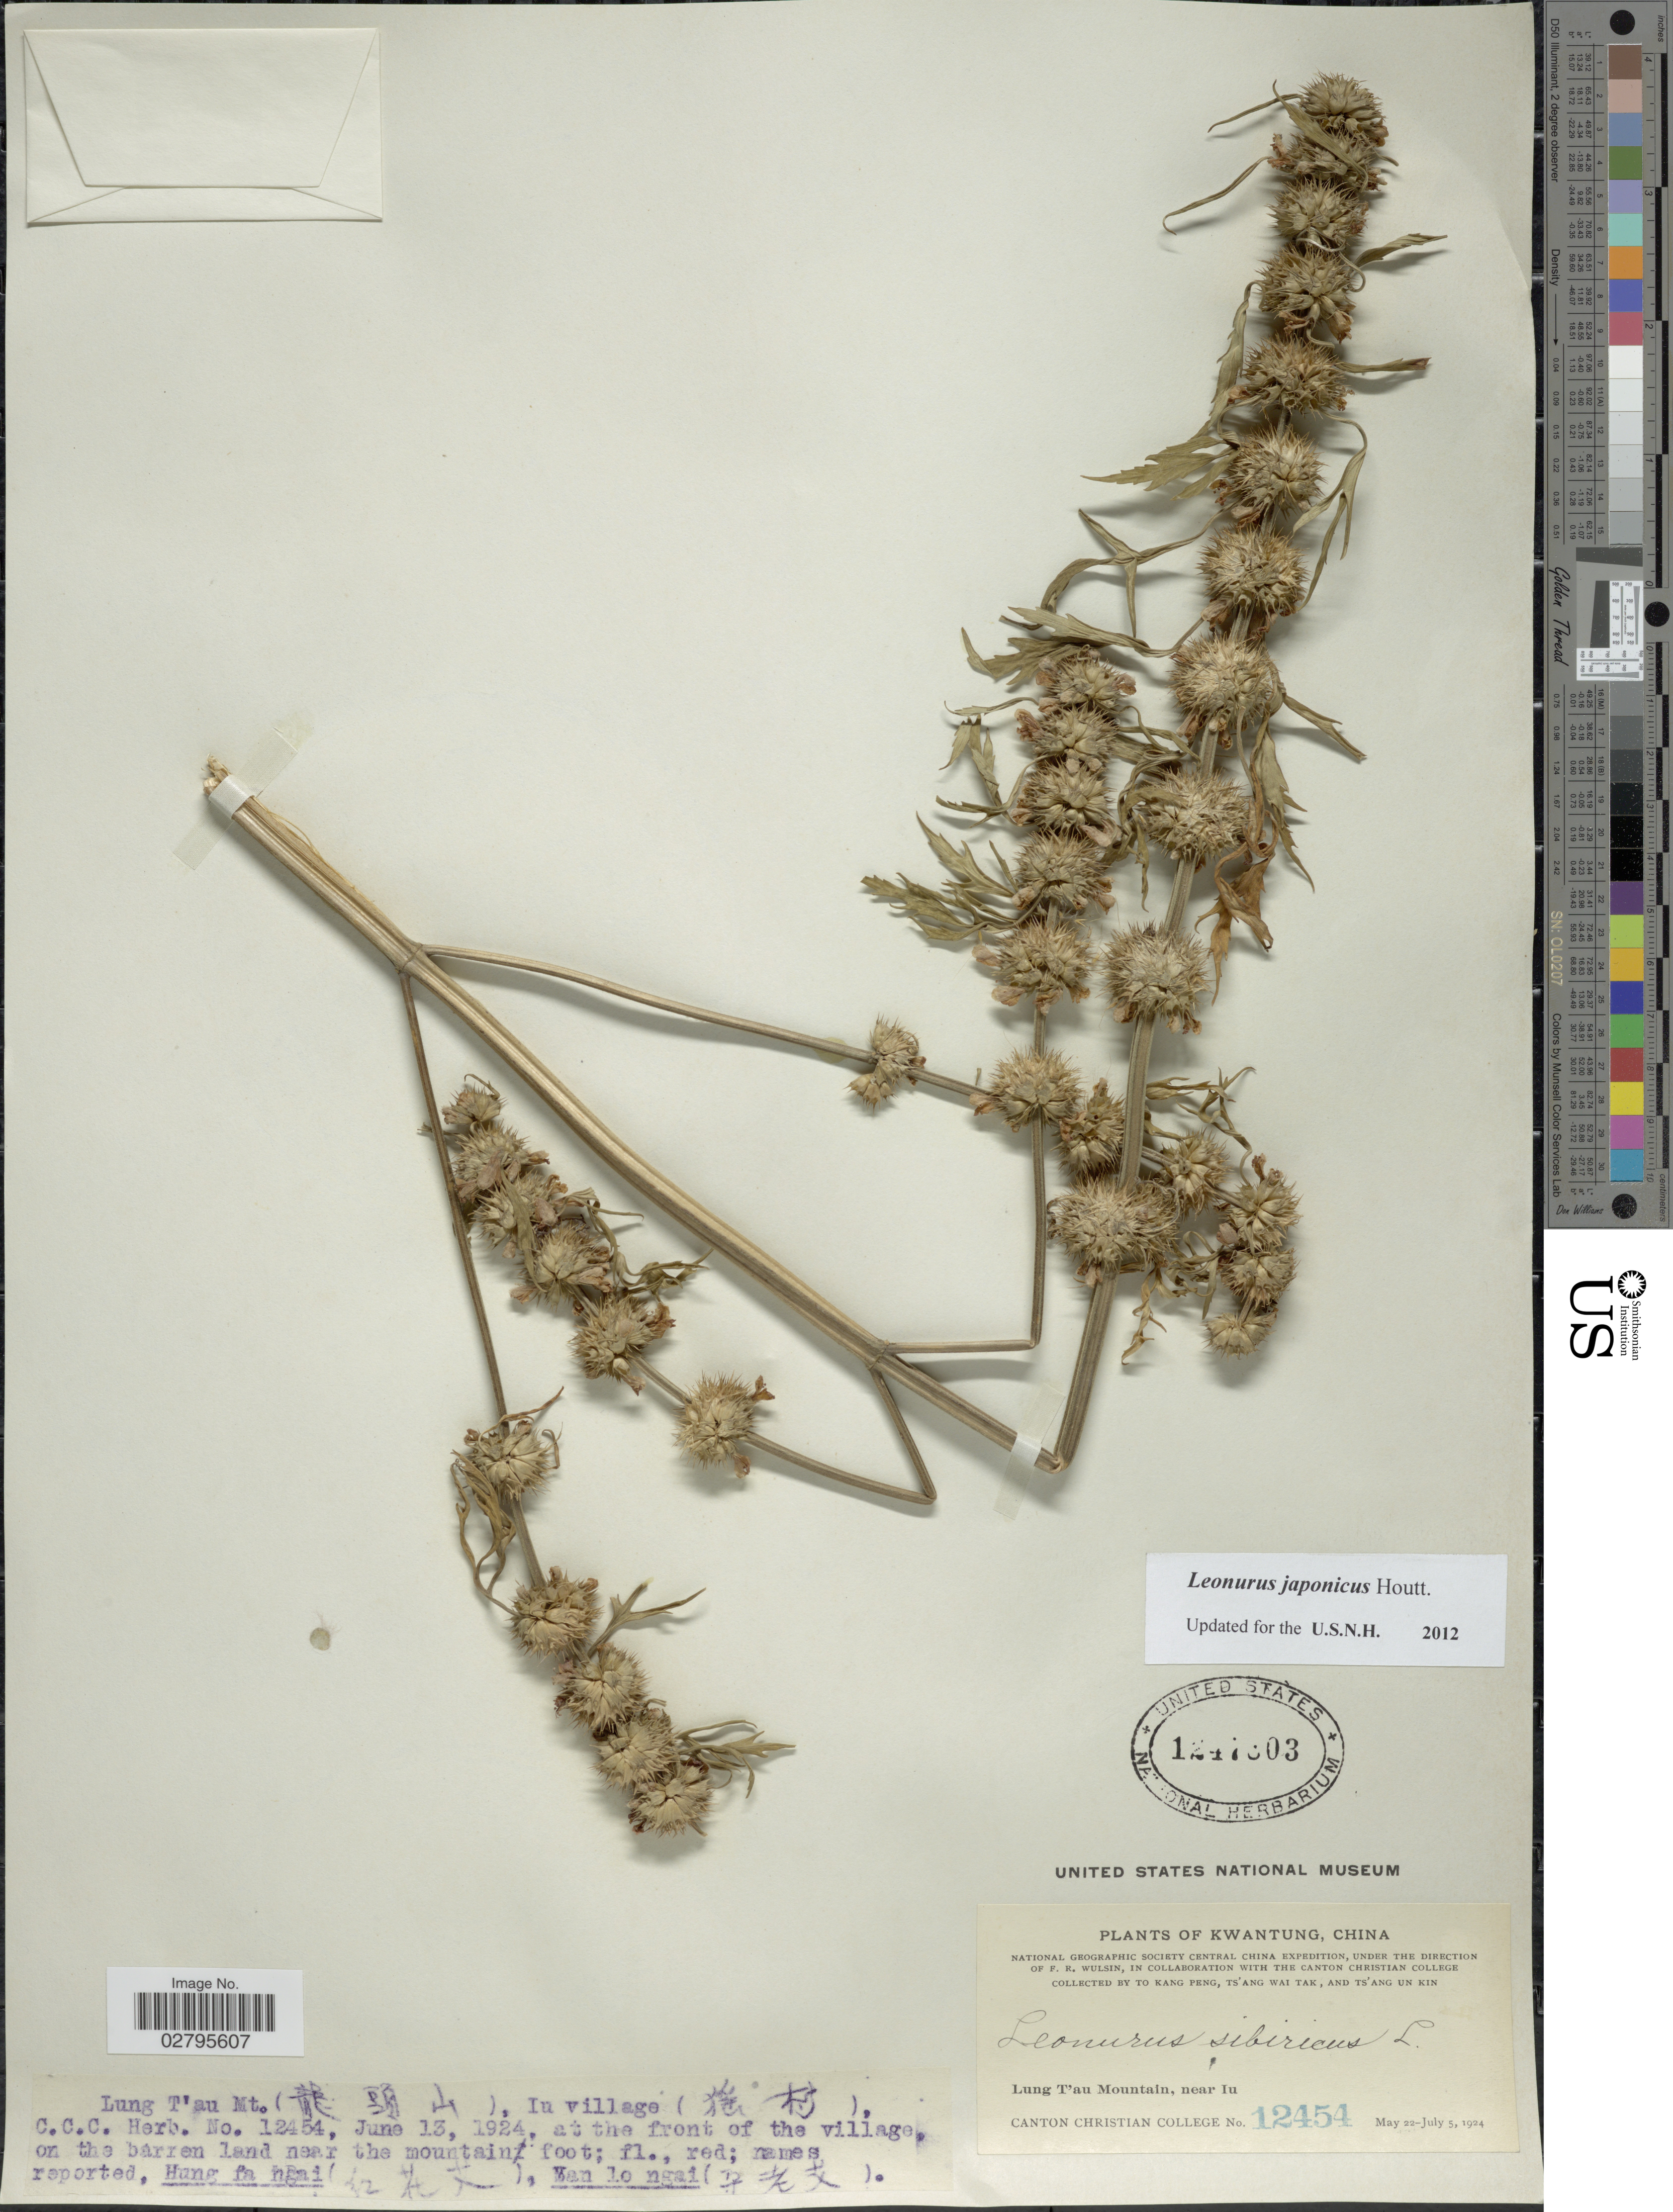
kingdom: Plantae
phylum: Tracheophyta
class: Magnoliopsida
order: Lamiales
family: Lamiaceae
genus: Leonurus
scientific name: Leonurus japonicus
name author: Houtt.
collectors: Canton Christian College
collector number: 12454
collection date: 1924-06-13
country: China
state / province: Guangdong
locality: Kwantung. Lung T'au Mt. In village. At the front of the village, on the barren land near the mountain foot. Near Iu.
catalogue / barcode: US 1247303